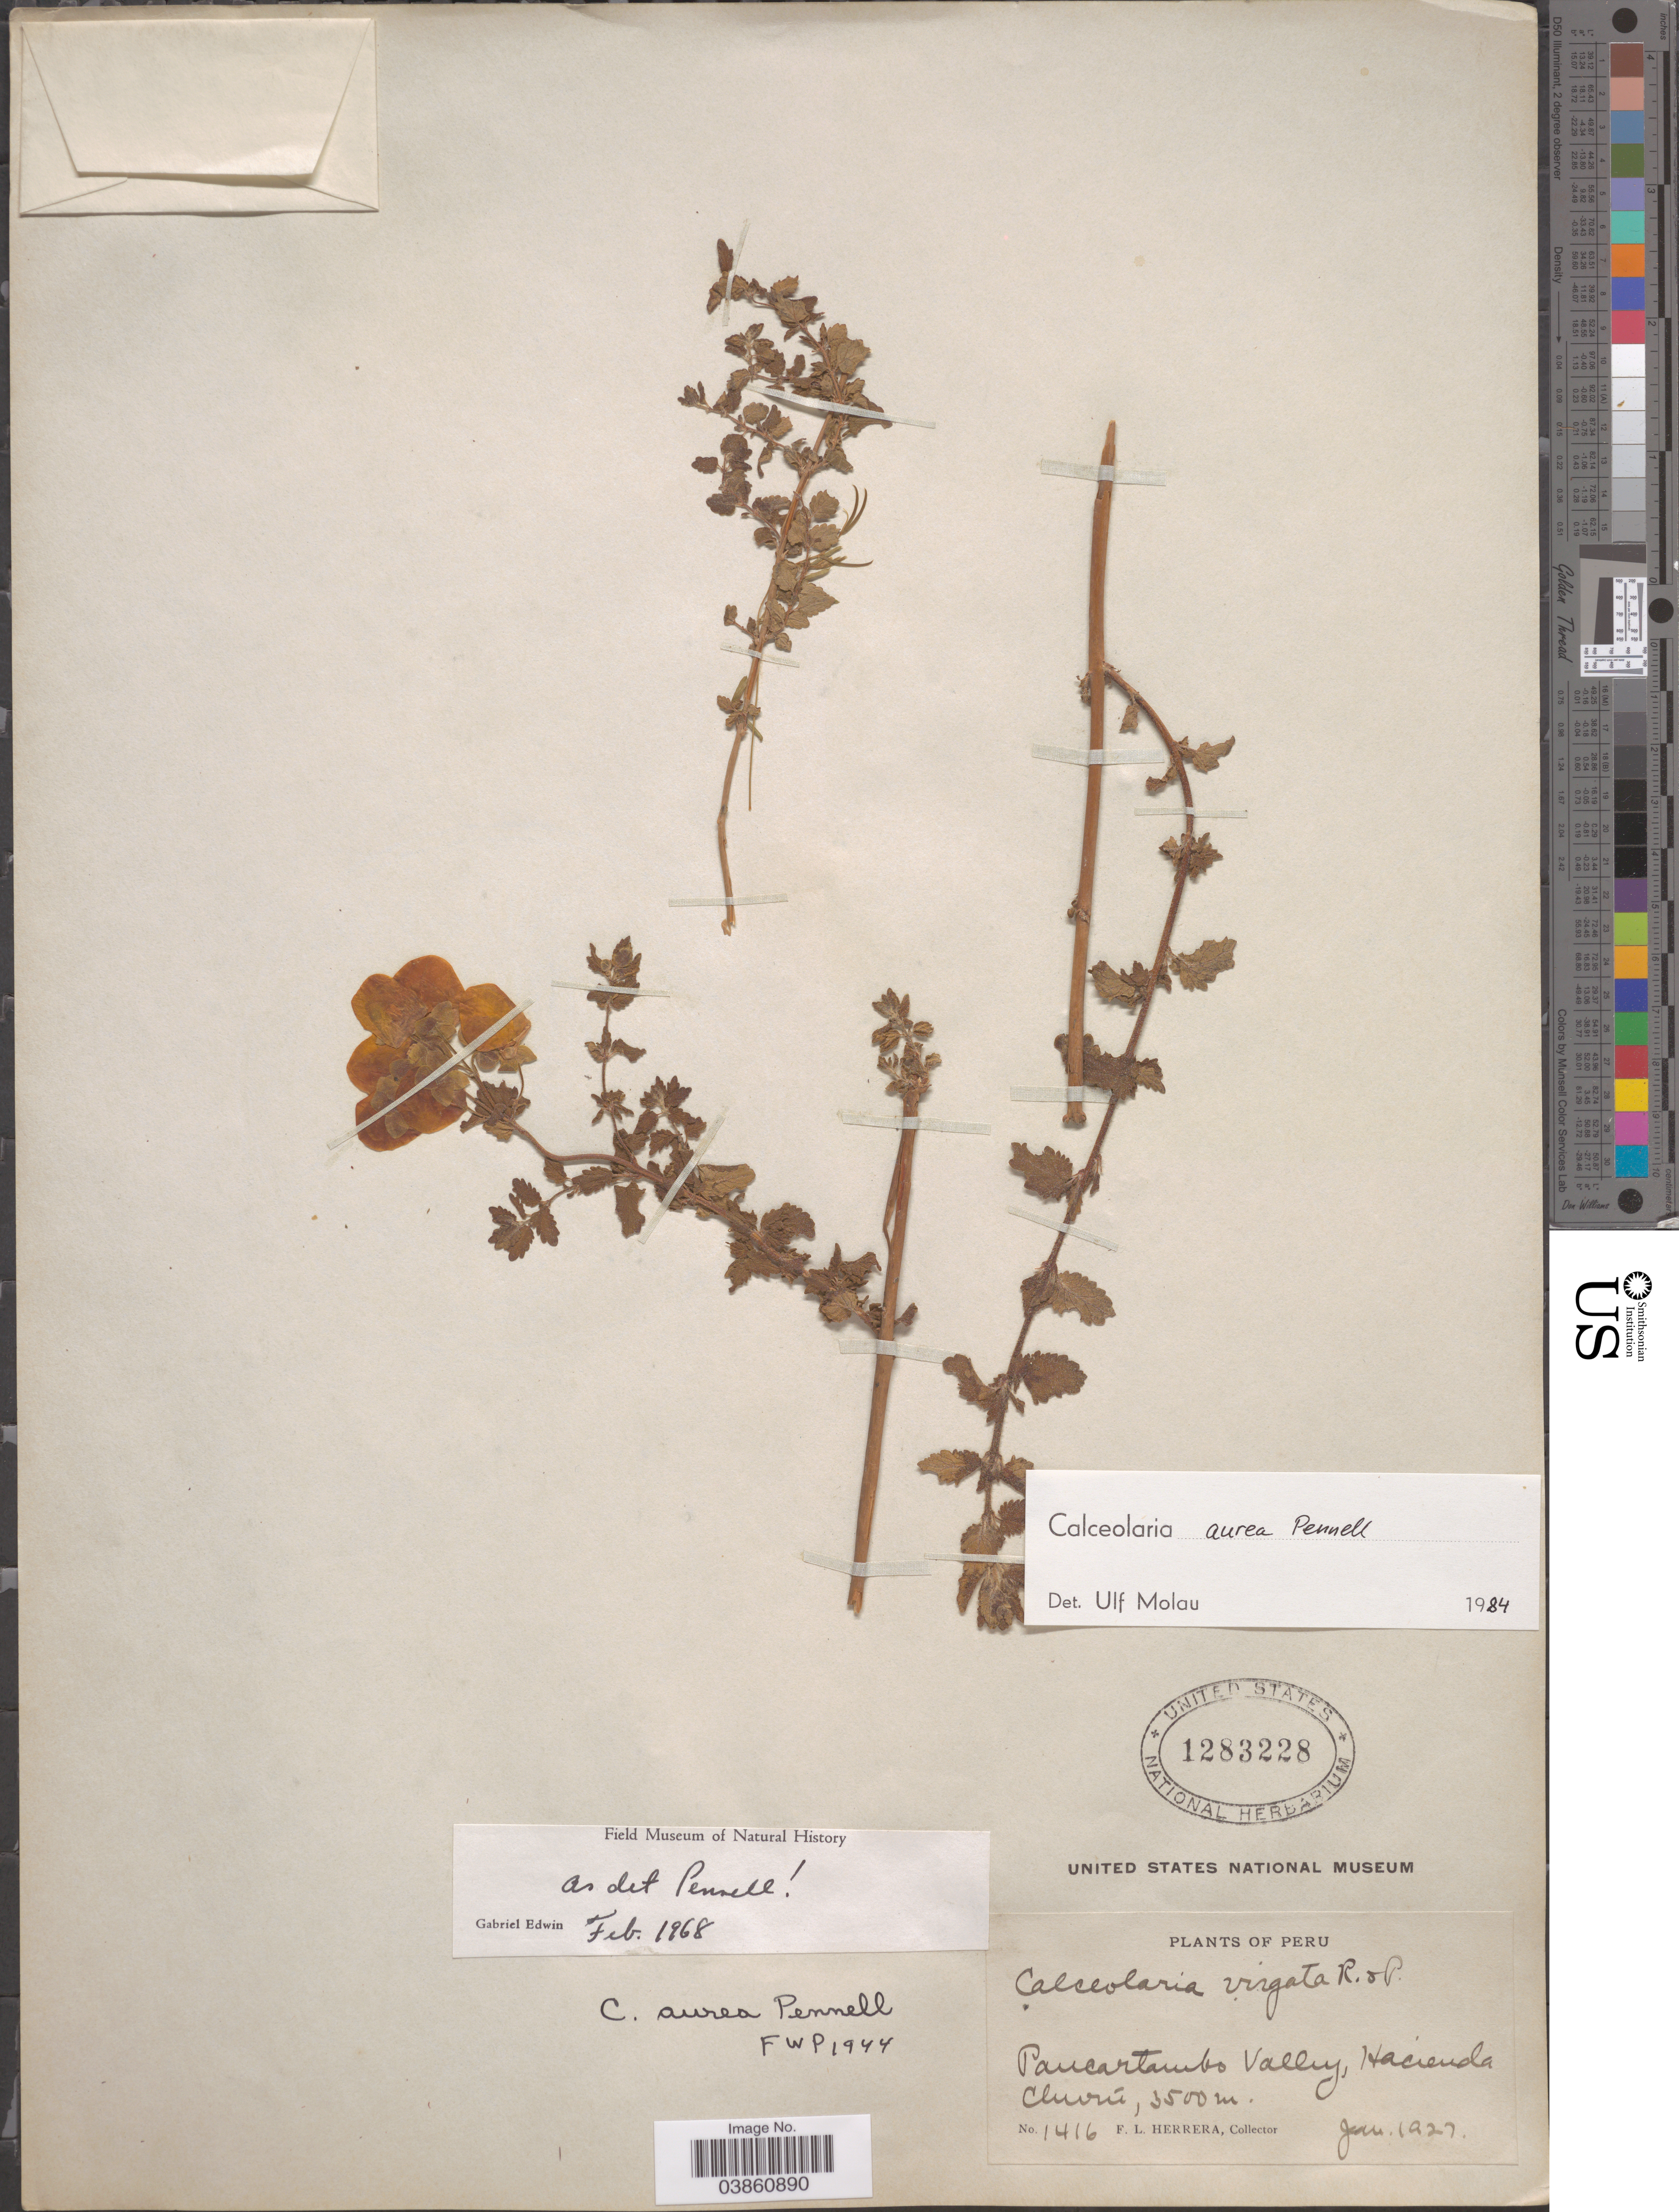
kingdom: Plantae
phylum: Tracheophyta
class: Magnoliopsida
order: Lamiales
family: Calceolariaceae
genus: Calceolaria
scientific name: Calceolaria aurea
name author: Pennell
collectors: F. L. Herrera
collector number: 1416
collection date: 1927-01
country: Peru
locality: Paucartambo Valley, Hacienda Churu.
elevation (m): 3500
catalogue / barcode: US 1283228